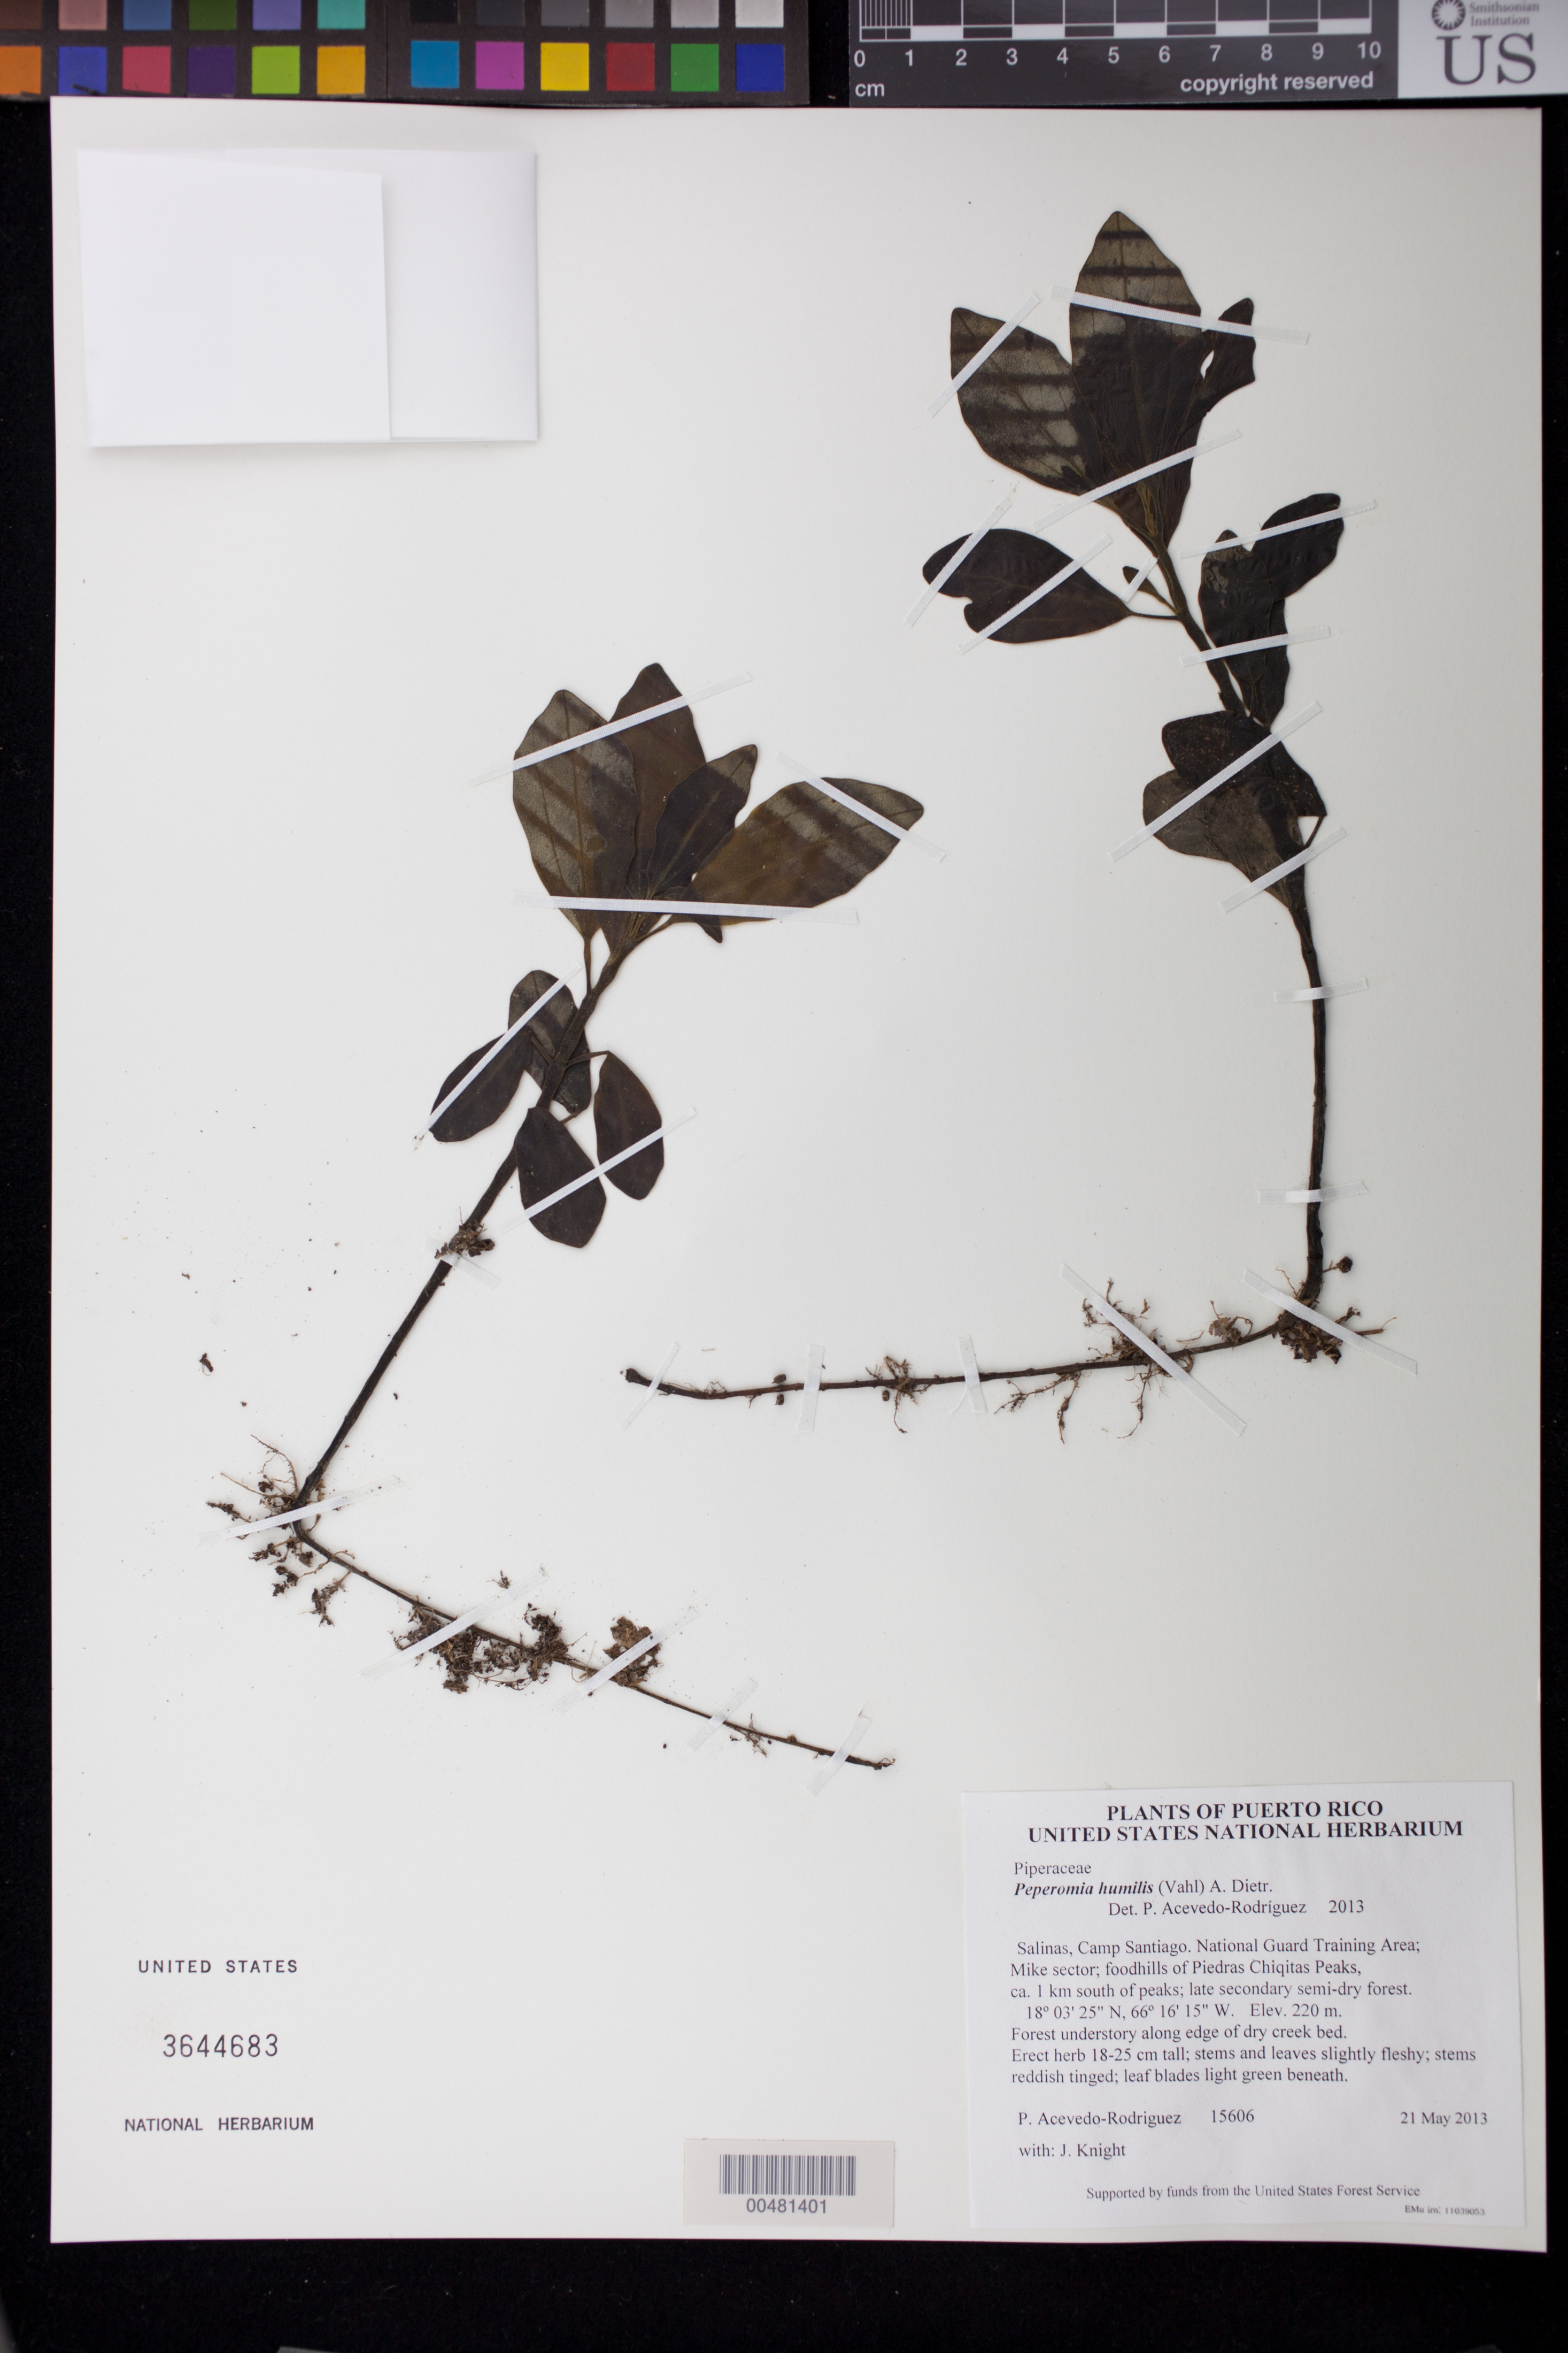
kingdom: Plantae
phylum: Tracheophyta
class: Magnoliopsida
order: Piperales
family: Piperaceae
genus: Peperomia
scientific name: Peperomia humilis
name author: (Vahl) A. Dietr.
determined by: Acevedo-Rodríguez, P., (BOT), Smithsonian Institution - National Museum of Natural History (UNITED STATES)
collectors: P. Acevedo-Rodr. & J. Knight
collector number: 15606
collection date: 2013-05-21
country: Puerto Rico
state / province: Salinas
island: Puerto Rico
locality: Camp Santiago. National Guard Training Area; Mike sector; foodhills of Piedras Chiqitas Peaks, ca. 1 km south of peaks; late secondary semi-dry forest.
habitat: Forest understory along edge of dry creek bed.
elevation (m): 220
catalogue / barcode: US 3644683